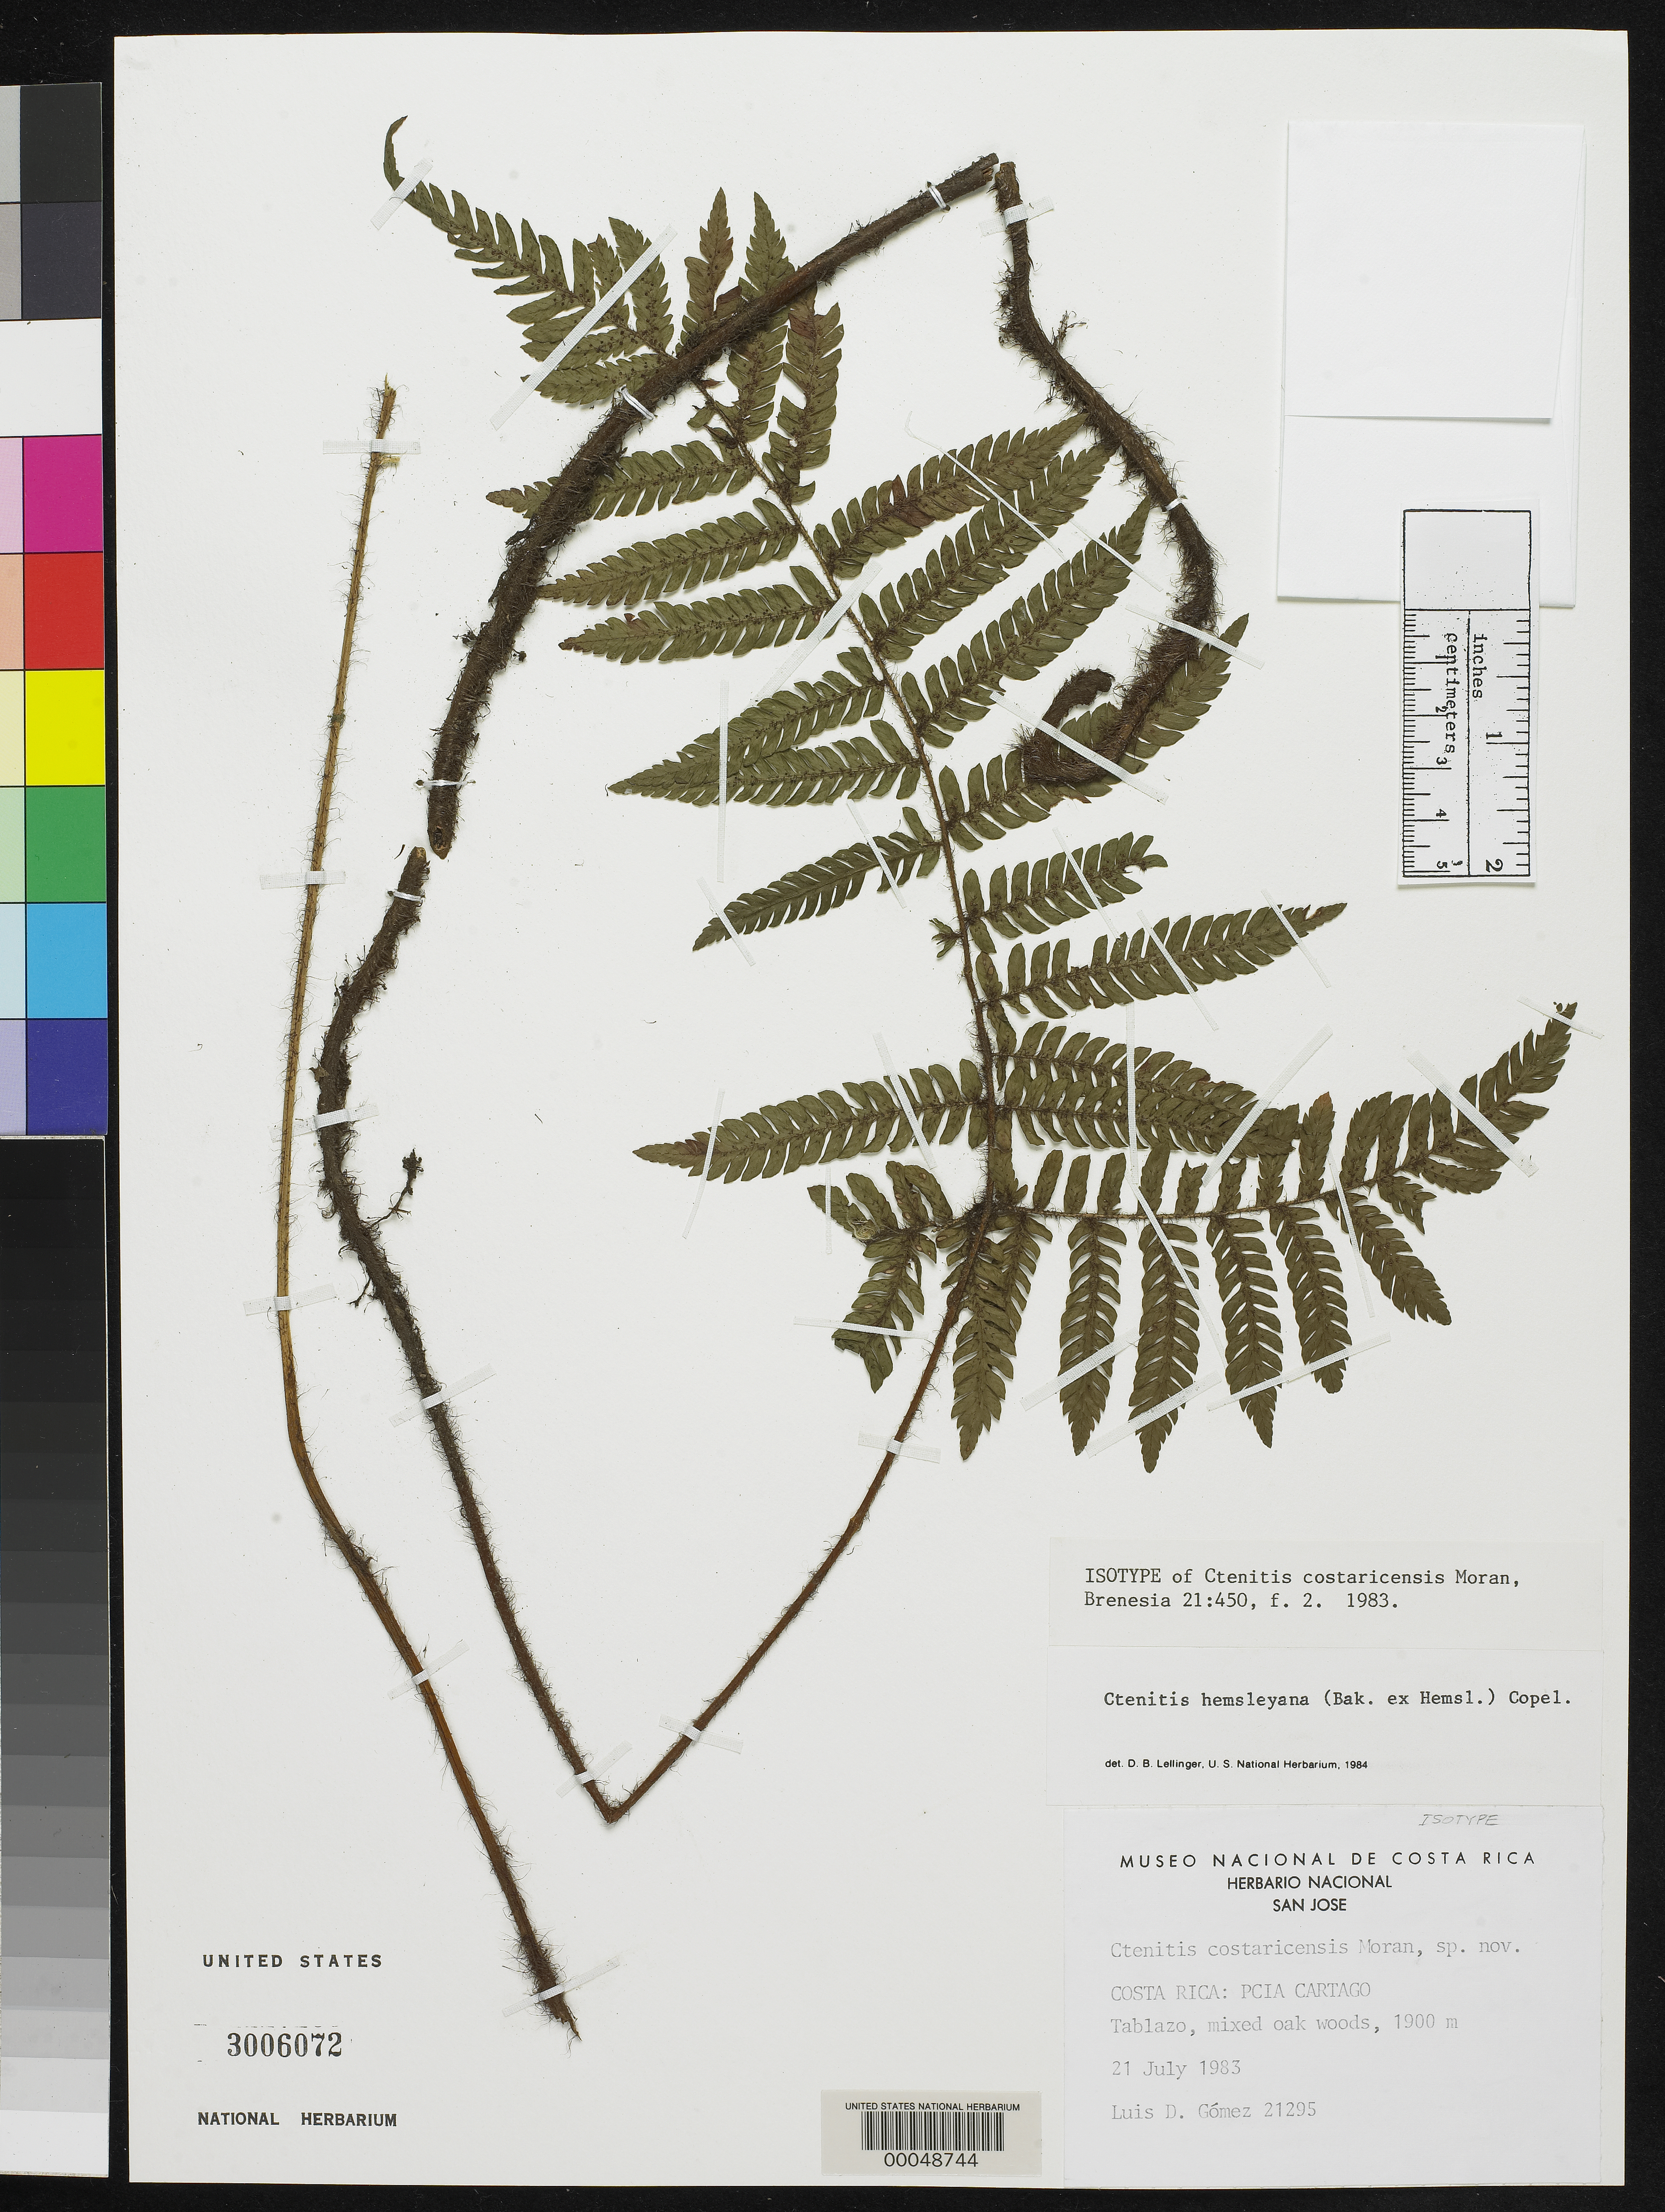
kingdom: Plantae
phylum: Tracheophyta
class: Polypodiopsida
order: Polypodiales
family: Dryopteridaceae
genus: Ctenitis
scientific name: Ctenitis costaricensis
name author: R.C. Moran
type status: Isotype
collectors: L. D. Gómez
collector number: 21295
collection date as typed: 21 Jul 1983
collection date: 1983-07-21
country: Costa Rica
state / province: Cartago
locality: Tablazo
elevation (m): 1900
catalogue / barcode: US 3006072